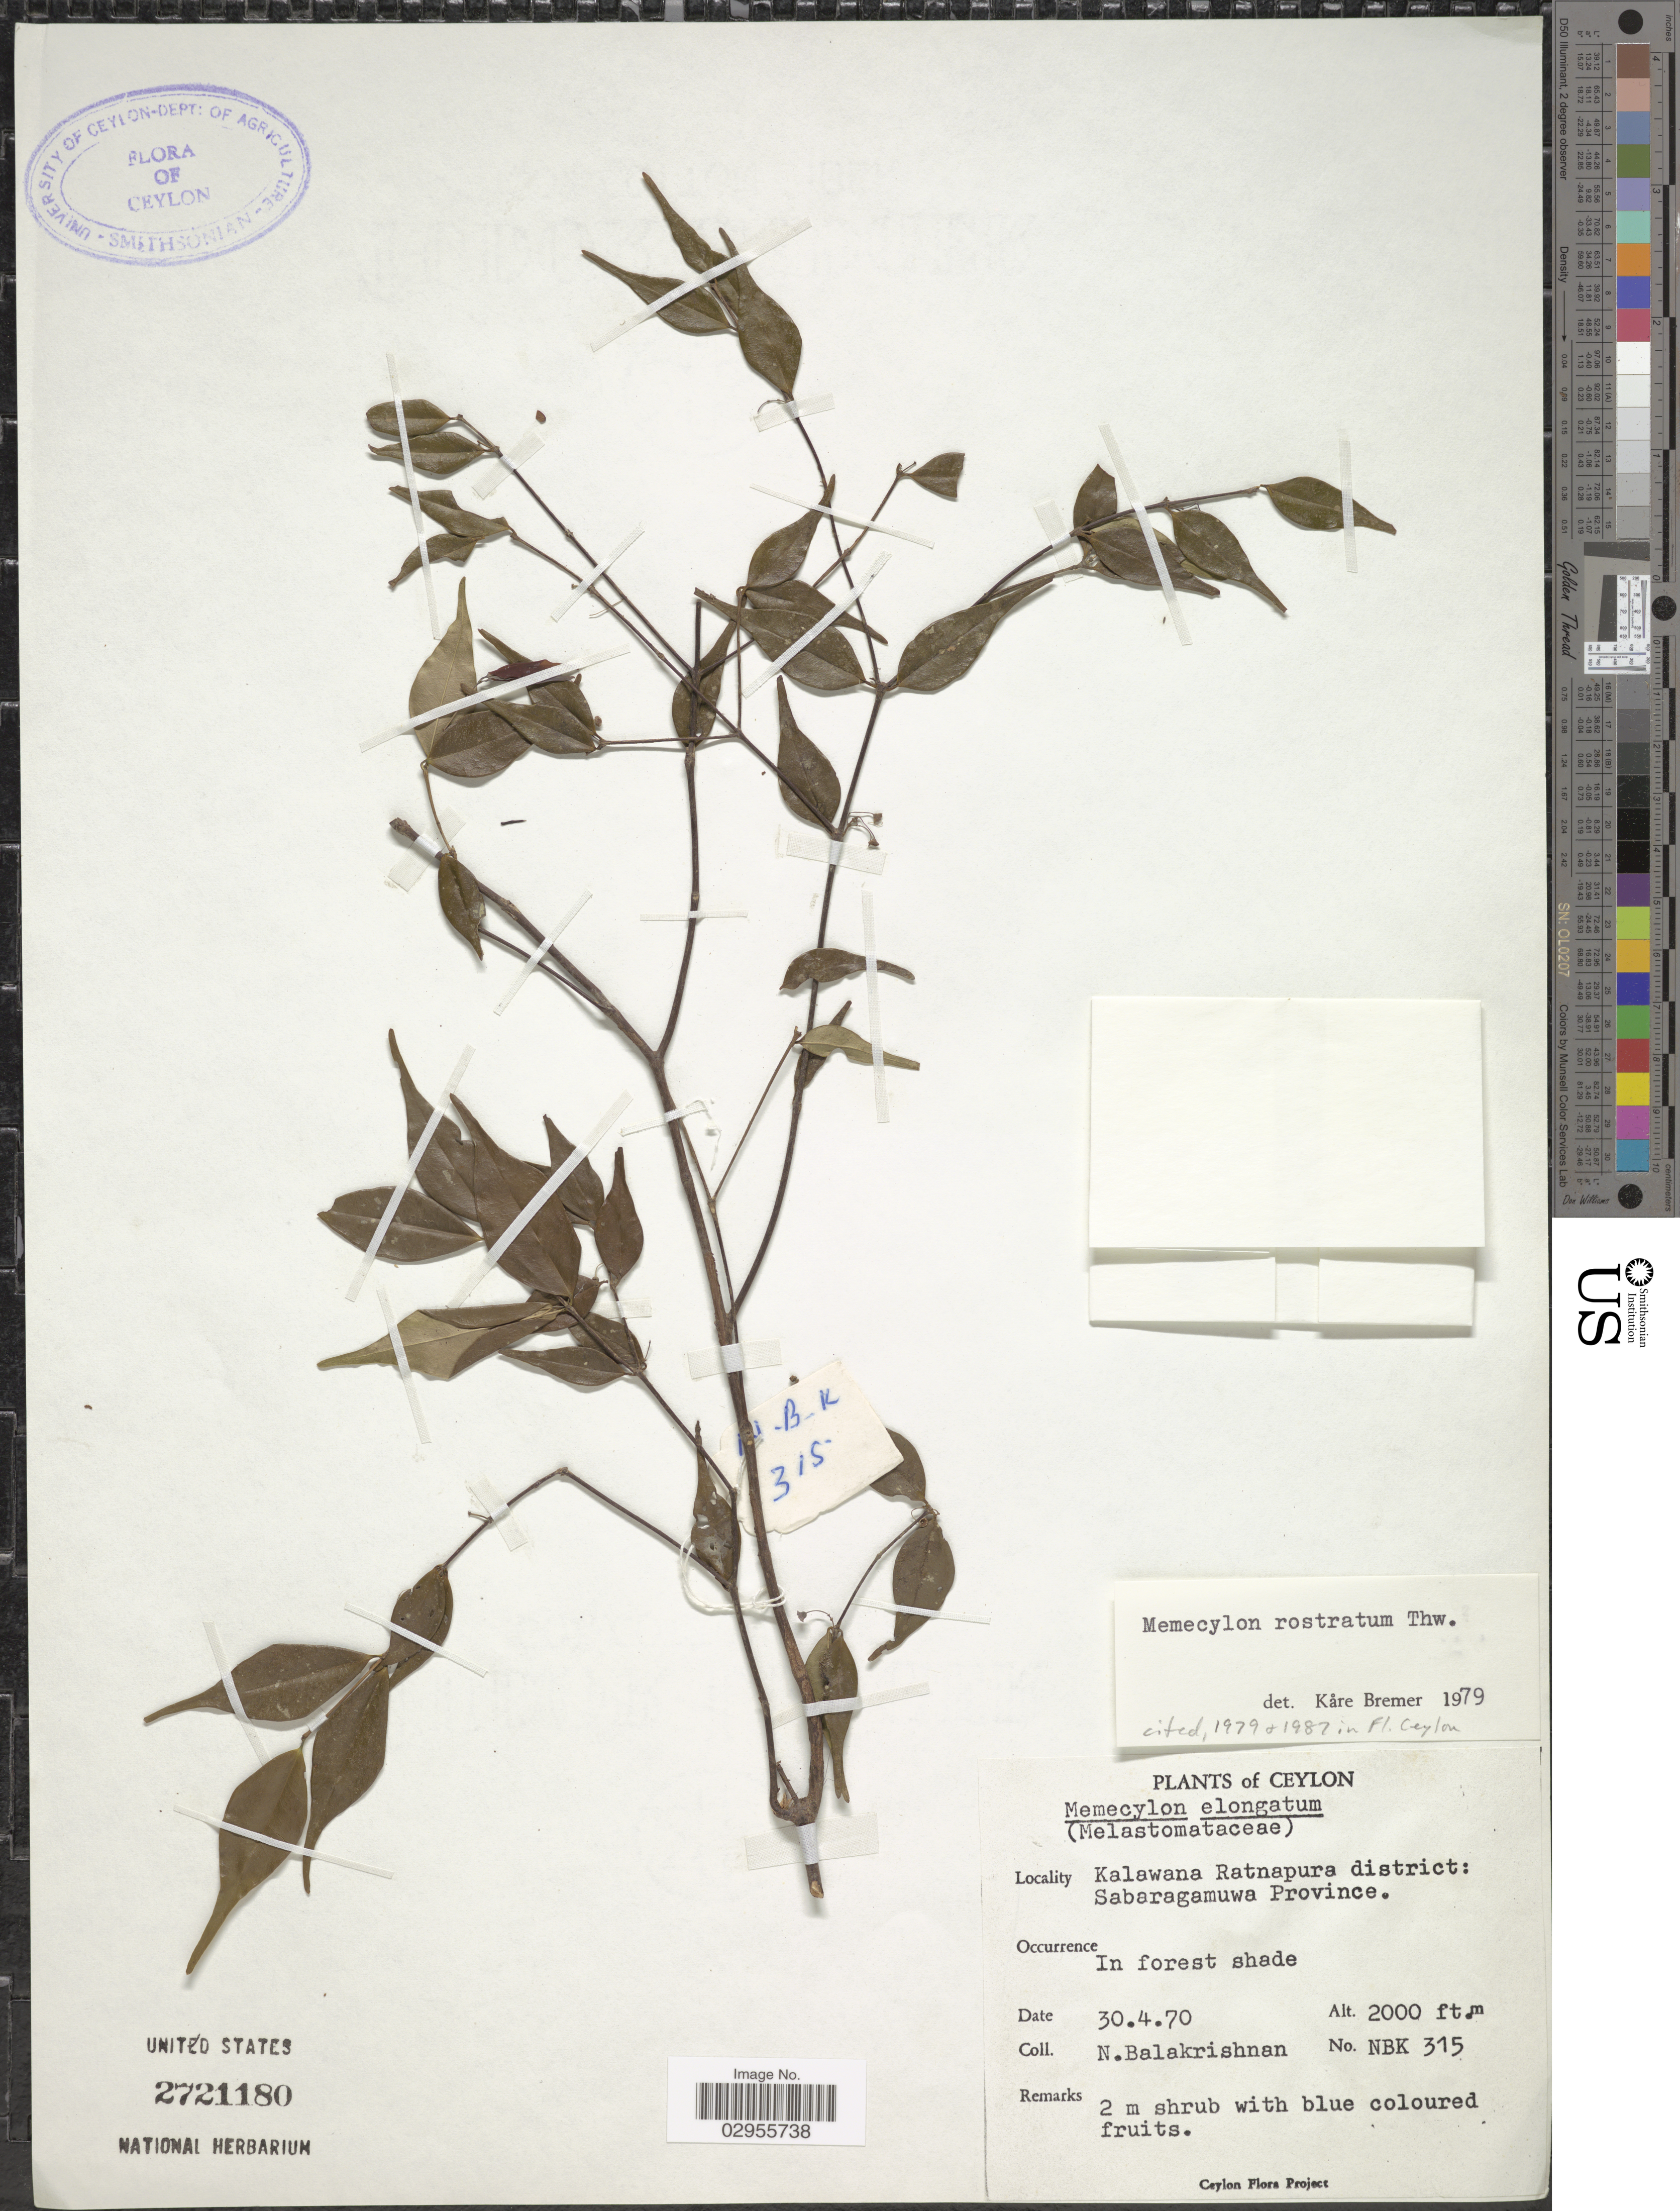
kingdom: Plantae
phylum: Tracheophyta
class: Magnoliopsida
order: Myrtales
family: Melastomataceae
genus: Memecylon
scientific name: Memecylon rostratum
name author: Thwaites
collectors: N. Balakrishnan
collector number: NBK315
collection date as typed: Transcribed d/m/y: 30/4/70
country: Sri Lanka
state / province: Sabaragamuwa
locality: Ceylon. Kalawana Ratnapura district.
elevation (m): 610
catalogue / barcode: US 2721180